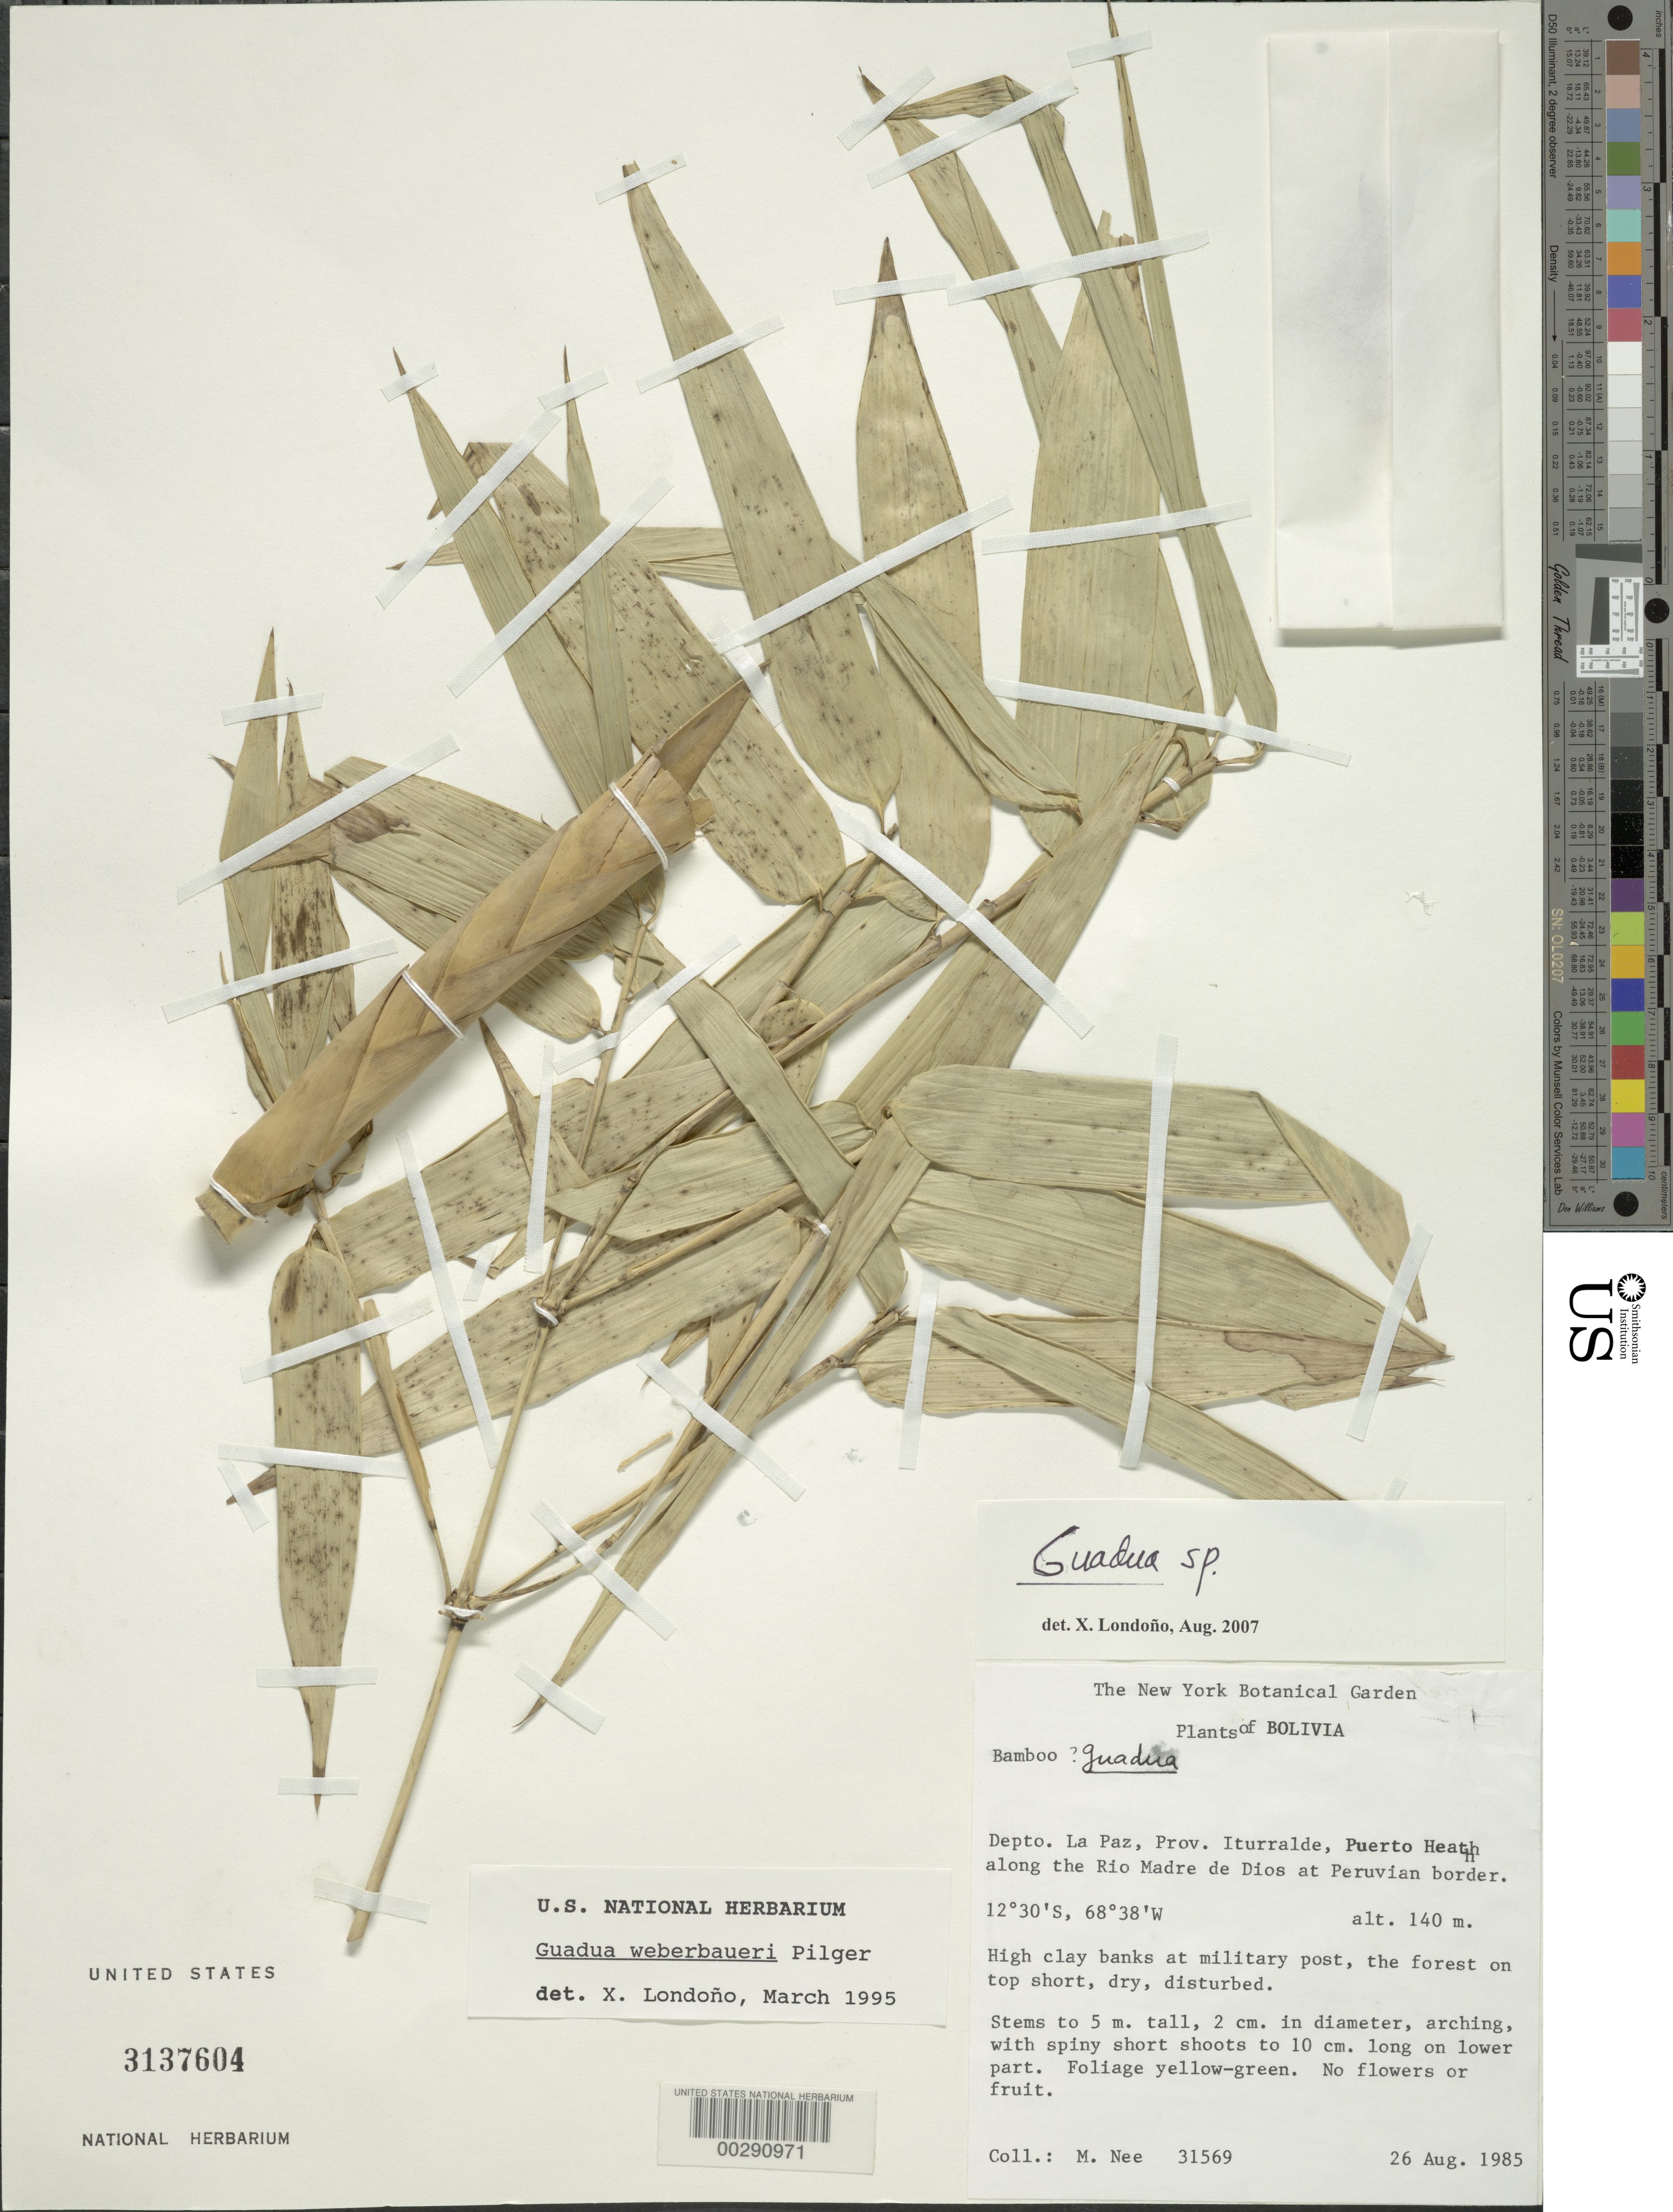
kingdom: Plantae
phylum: Tracheophyta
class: Liliopsida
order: Poales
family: Poaceae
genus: Guadua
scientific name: Guadua sp.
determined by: Londoño, X., (TULV), Jardin Botanico "Juan Maria Cespedes"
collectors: M. Nee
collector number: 31569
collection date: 1985-08-26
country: Bolivia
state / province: La Paz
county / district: Ituralde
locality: Puerto Heath along the Rio Madre de Dios at Puruvian border.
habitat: High clay banks at military post, the forest on top short, dry, disturbed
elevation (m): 140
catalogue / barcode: US 3137604